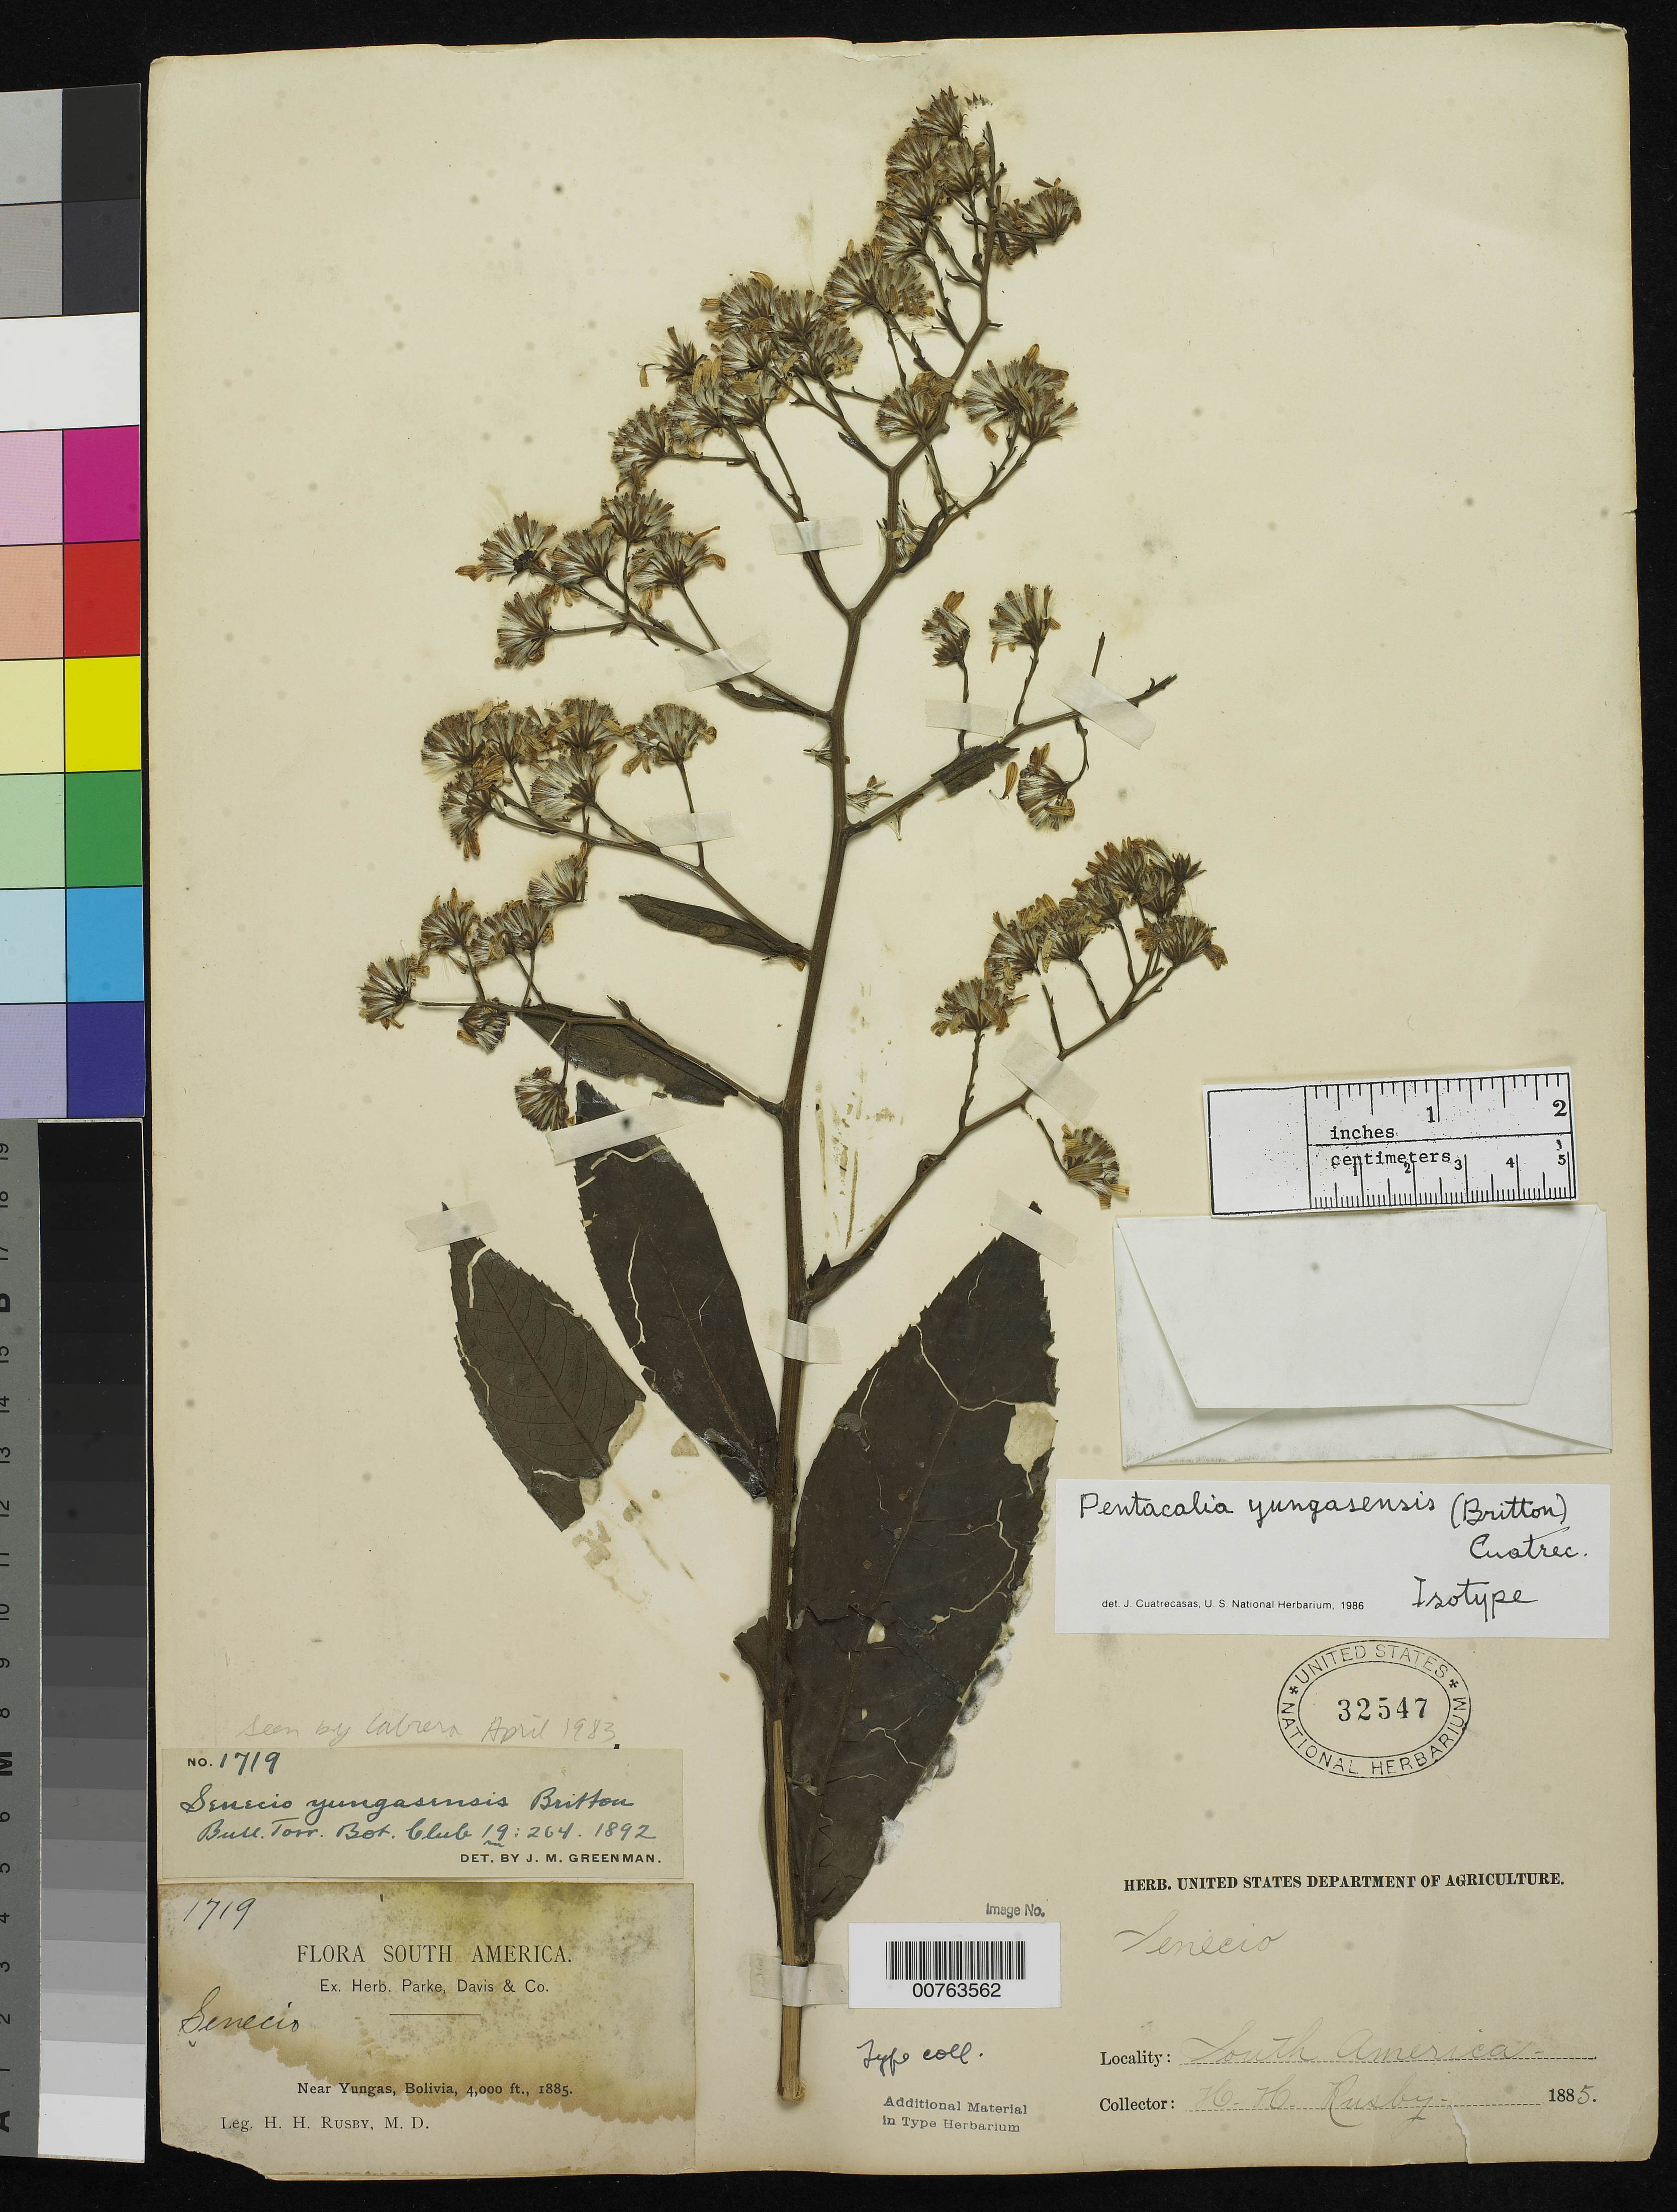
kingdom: Plantae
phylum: Tracheophyta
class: Magnoliopsida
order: Asterales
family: Asteraceae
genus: Senecio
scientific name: Senecio yungasensis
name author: Britton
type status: Isotype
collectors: H. H. Rusby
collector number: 1719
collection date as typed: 1885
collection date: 1885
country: Bolivia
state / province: La Paz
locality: Yungas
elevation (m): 1219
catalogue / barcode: US 32547